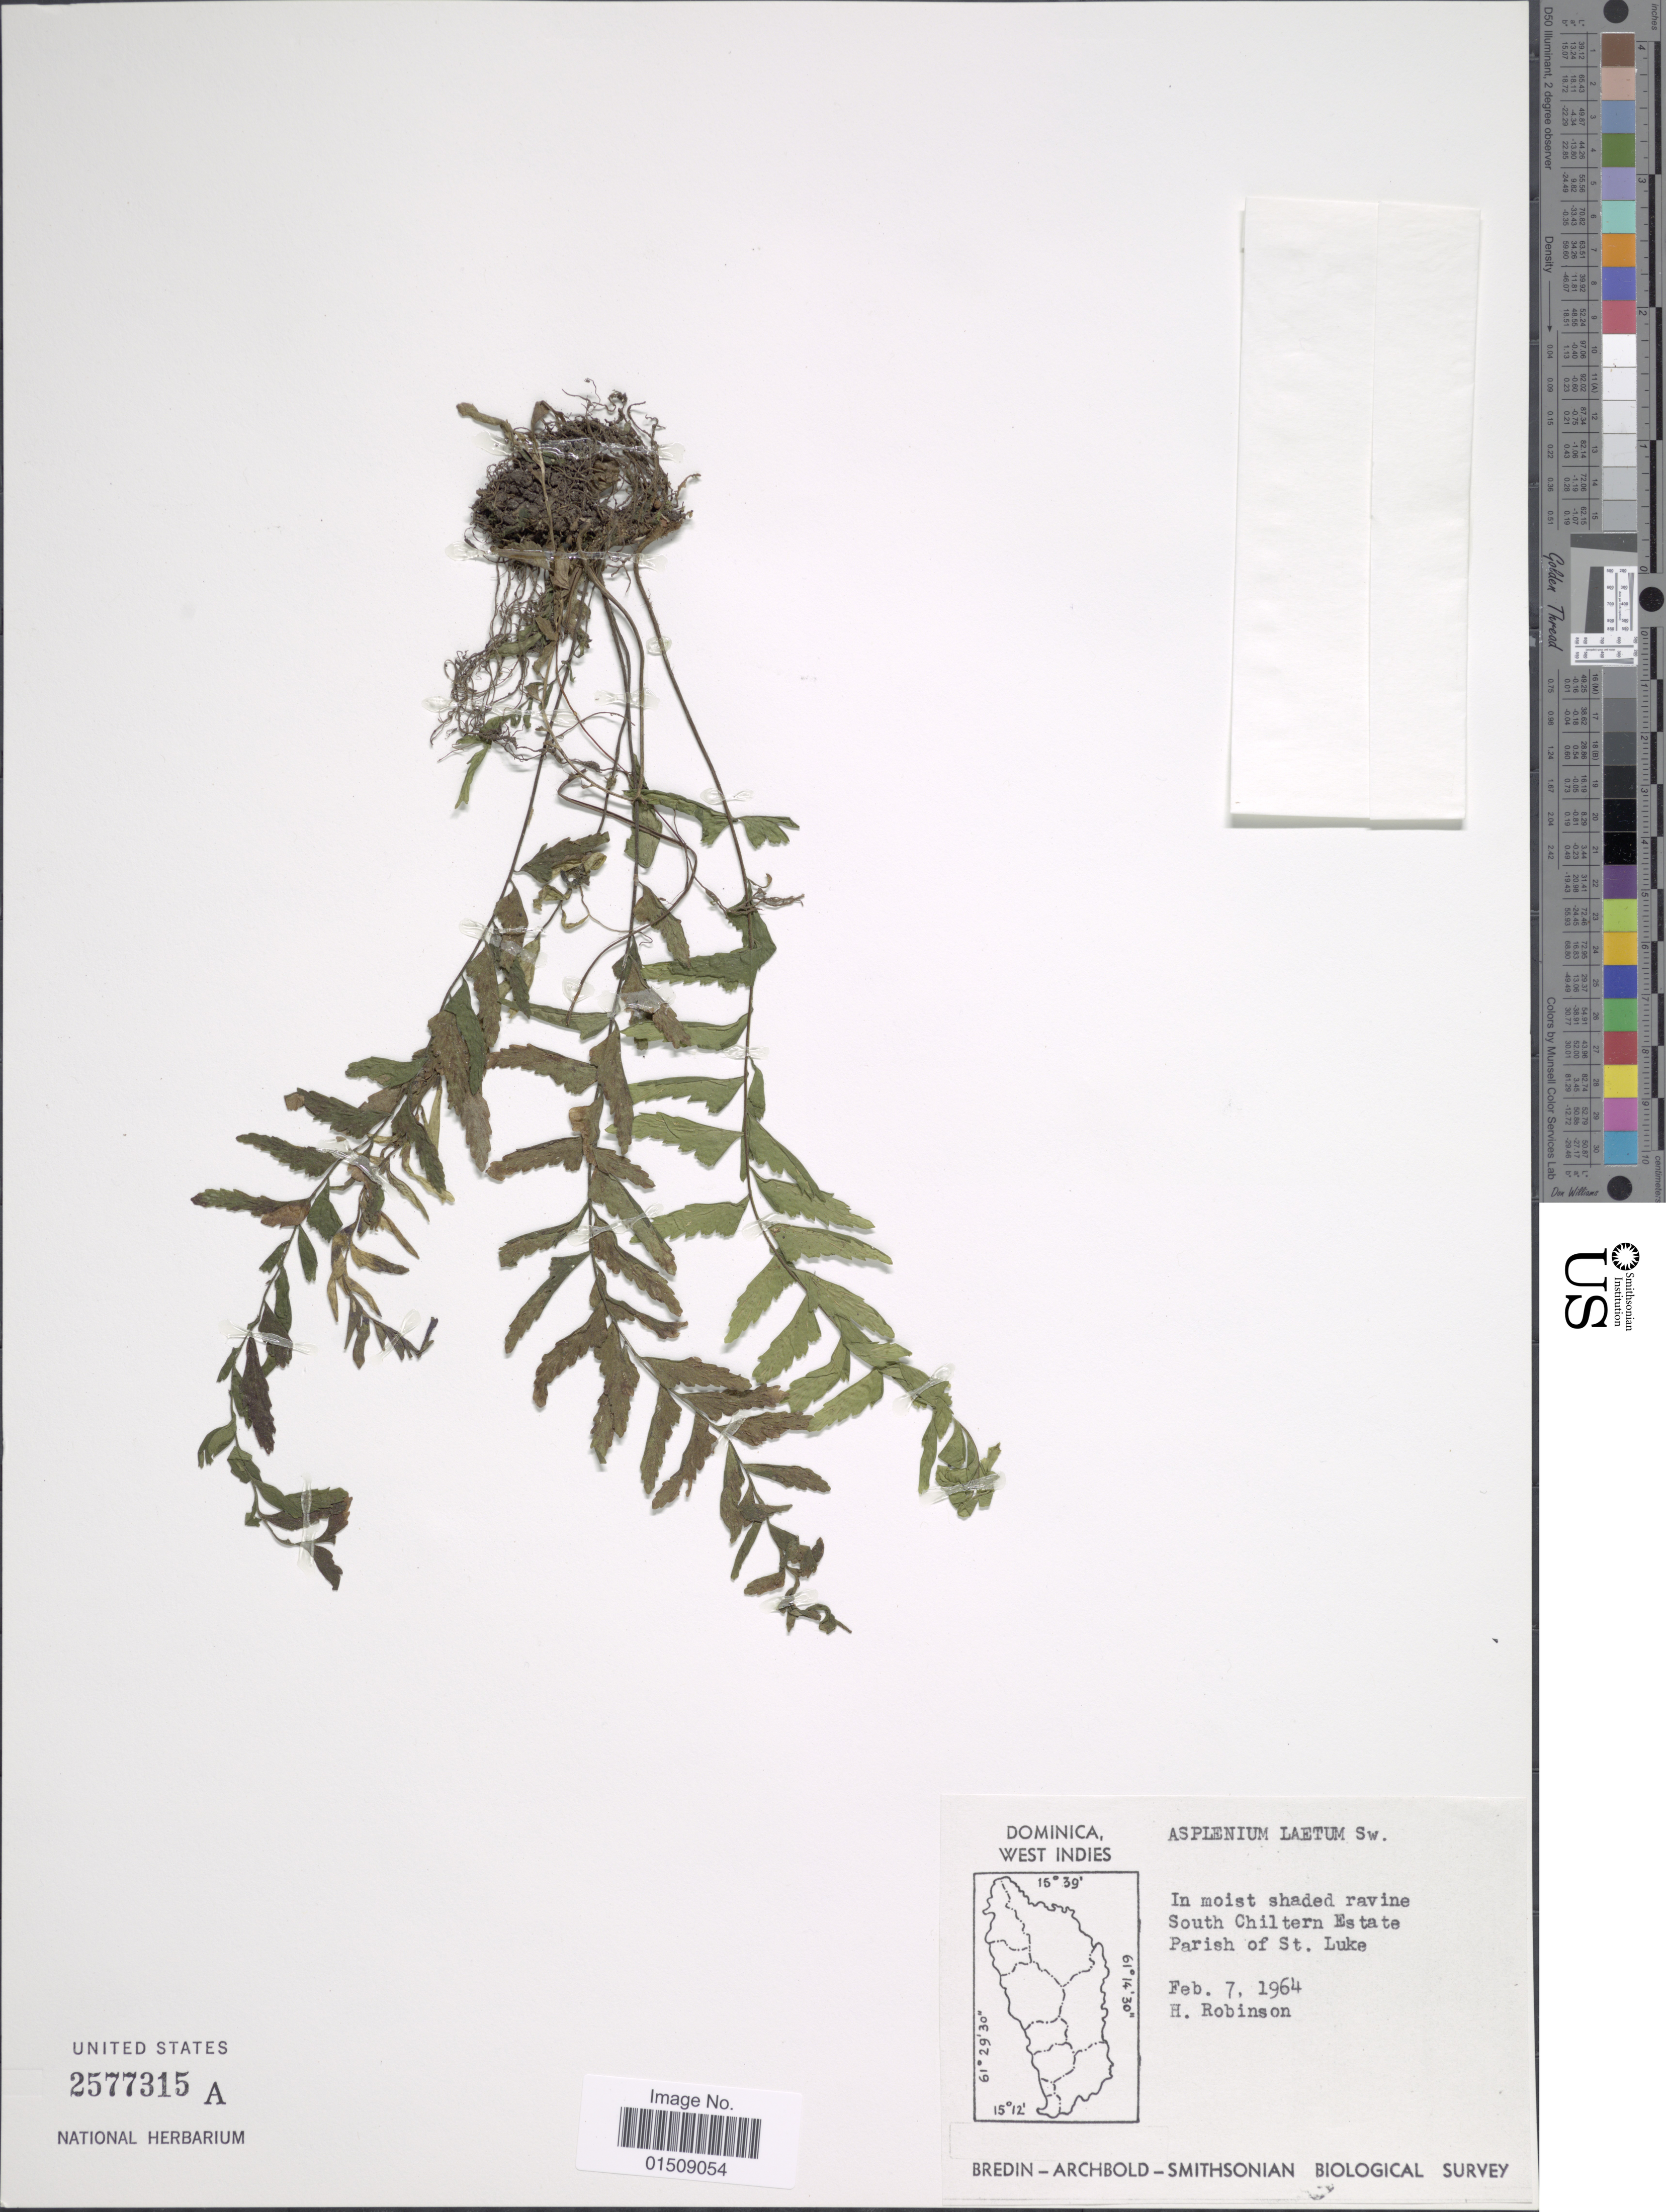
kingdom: Plantae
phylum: Tracheophyta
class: Polypodiopsida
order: Polypodiales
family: Aspleniaceae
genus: Asplenium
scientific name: Asplenium laetum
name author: Sw.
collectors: H. Robinson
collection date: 1964-02-07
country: Dominica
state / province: St. Luke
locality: Dominica, West Indies. In moist shaded ravine South Chiltern Estate, Parish of St. Luke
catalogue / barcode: US 2577315A